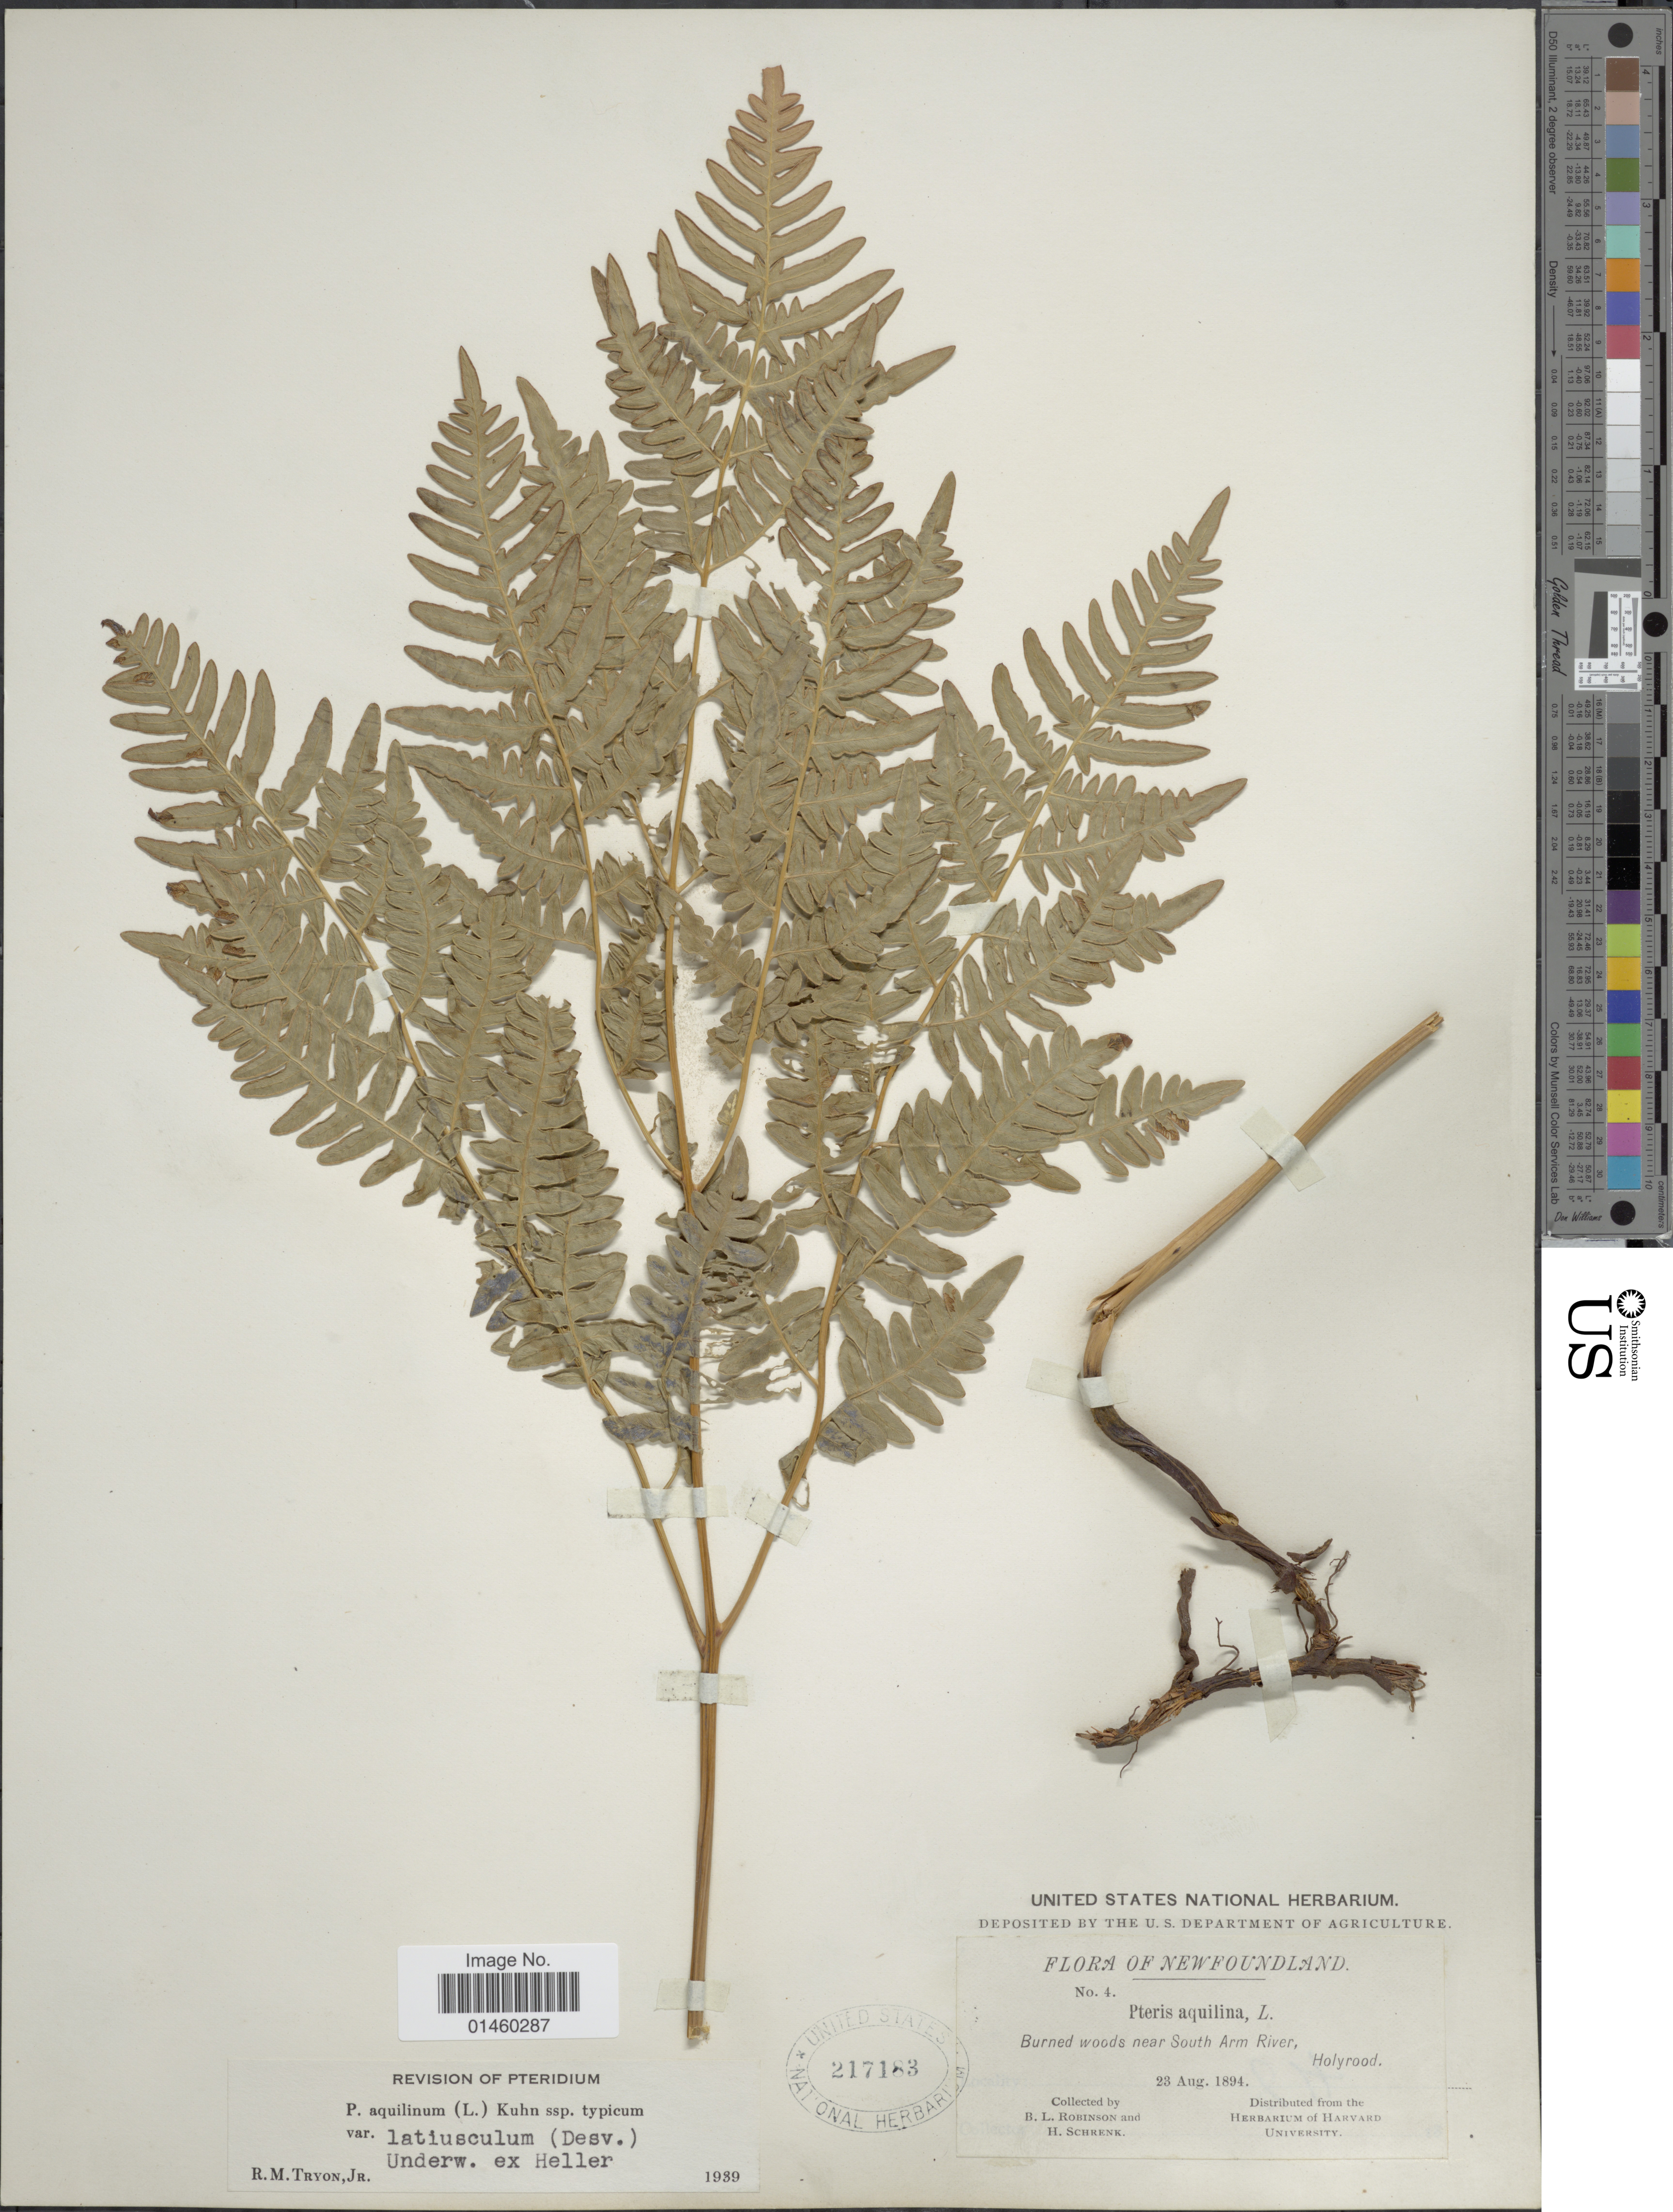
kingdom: Plantae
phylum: Tracheophyta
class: Polypodiopsida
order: Polypodiales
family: Dennstaedtiaceae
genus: Pteridium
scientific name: Pteridium aquilinum var. latiusculum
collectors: B. L. Robinson & H. v. Schrenk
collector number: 4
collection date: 1894-08-23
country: Canada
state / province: Newfoundland and Labrador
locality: Burned woods near South Arm River, Holyrood.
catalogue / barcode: US 217183